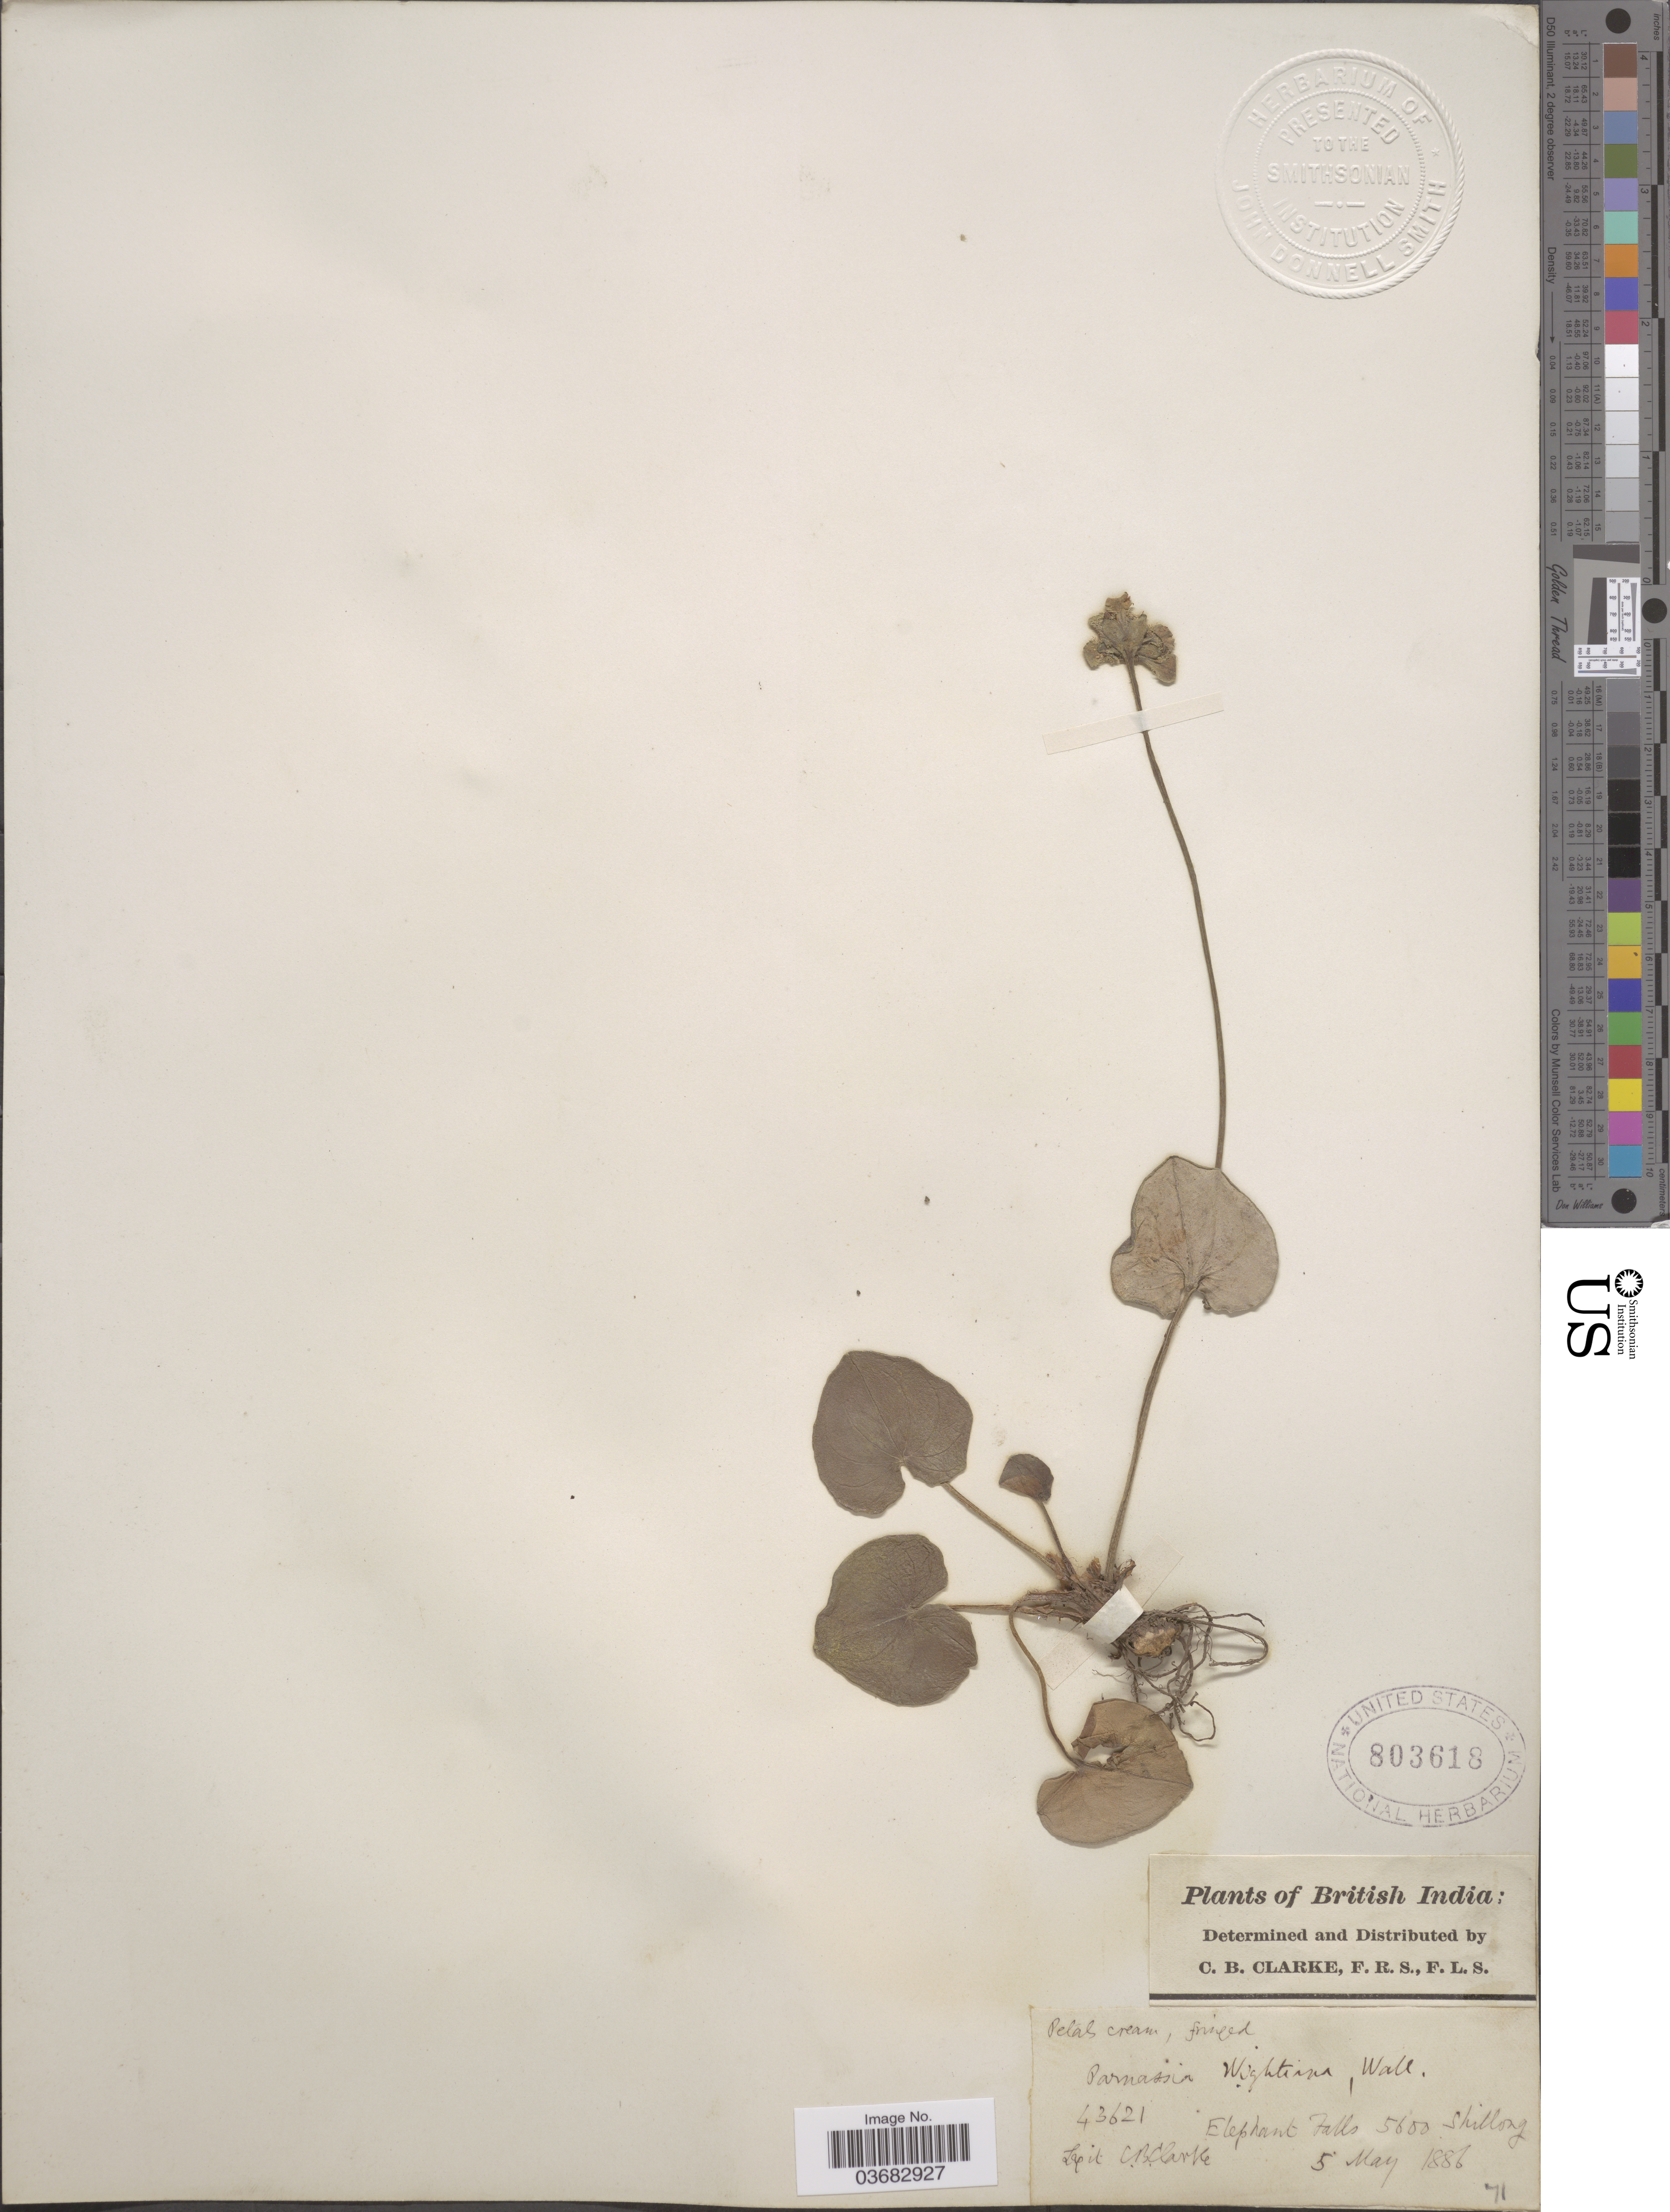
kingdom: Plantae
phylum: Tracheophyta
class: Magnoliopsida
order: Celastrales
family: Parnassiaceae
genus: Parnassia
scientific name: Parnassia wightiana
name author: Wall. ex Wight & Arn.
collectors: C. B. Clarke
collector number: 43621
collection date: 1886-05-05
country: India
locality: British India. Elephant Hills. Shillong.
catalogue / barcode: US 803618